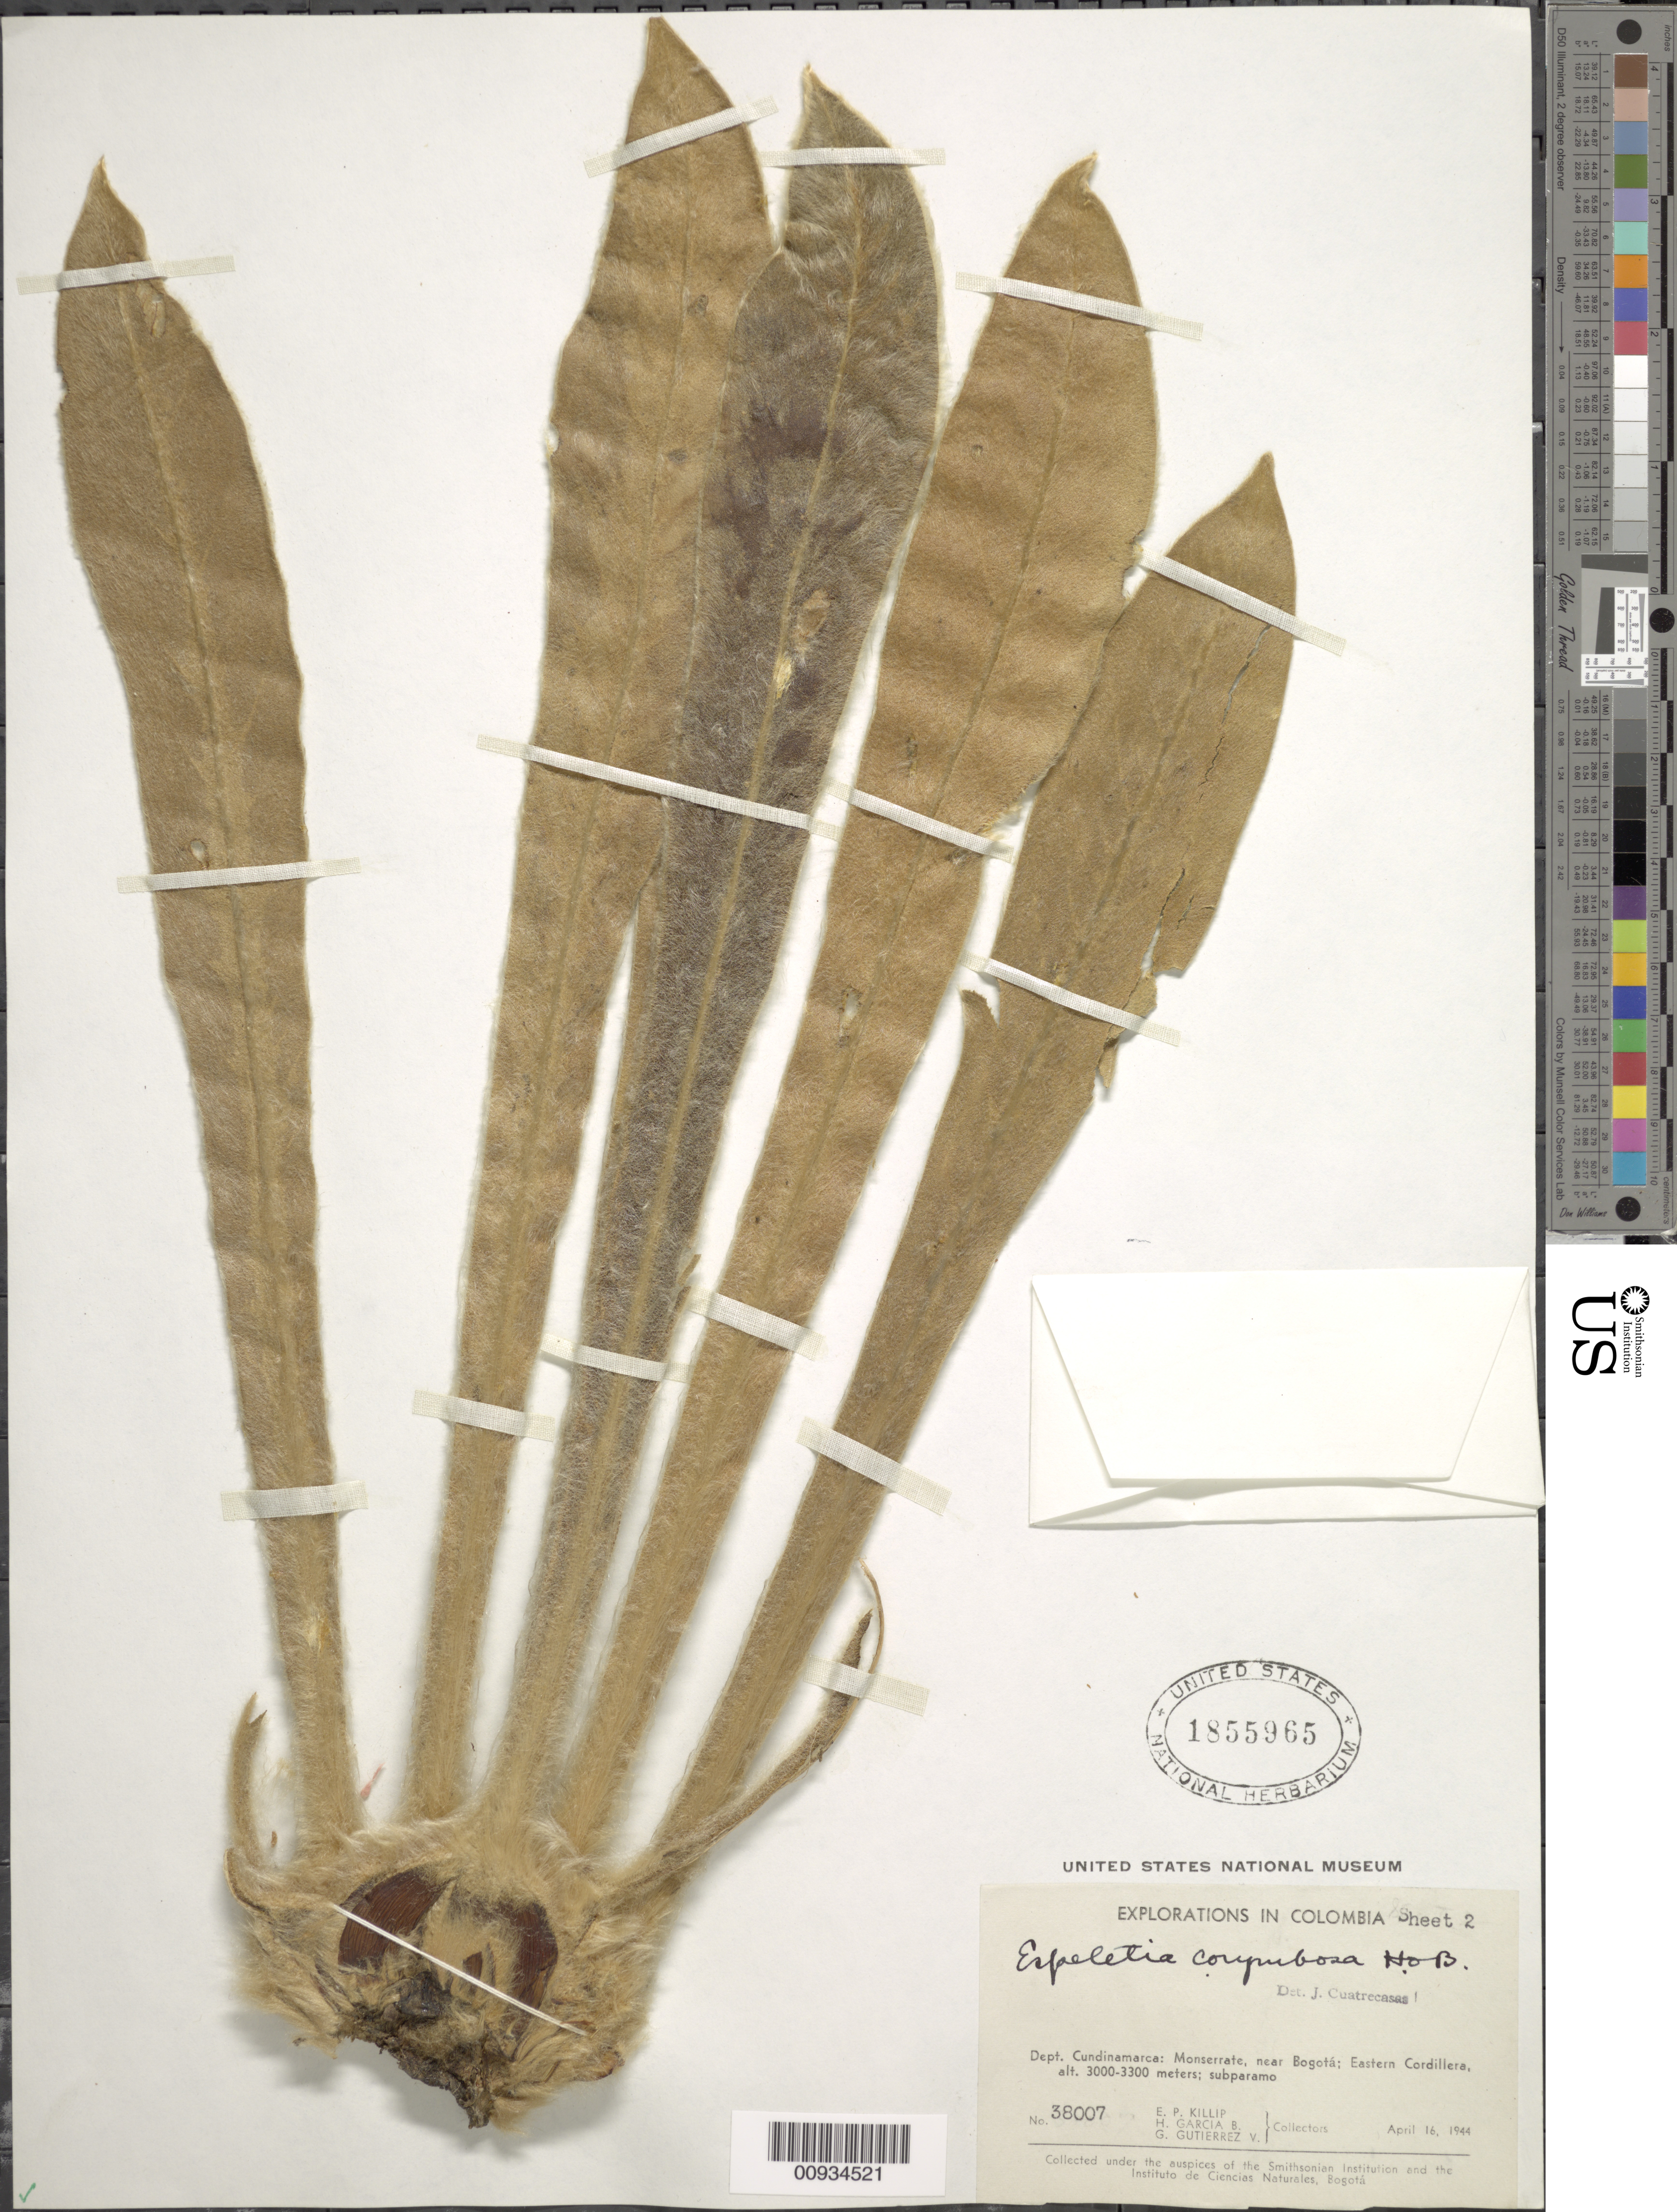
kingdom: Plantae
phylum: Tracheophyta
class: Magnoliopsida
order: Asterales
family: Asteraceae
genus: Espeletiopsis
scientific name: Espeletiopsis corymbosa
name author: (Humb. & Bonpl.) Cuatrec.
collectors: E. P. Killip, H. García Barriga & G. Gutiérrez V.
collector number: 38007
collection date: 1944-04-16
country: Colombia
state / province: Cundinamarca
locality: Dept. Cundinamarca: Monserrate, near Bogota; Eastern Cordillera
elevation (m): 3000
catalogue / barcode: US 1855965